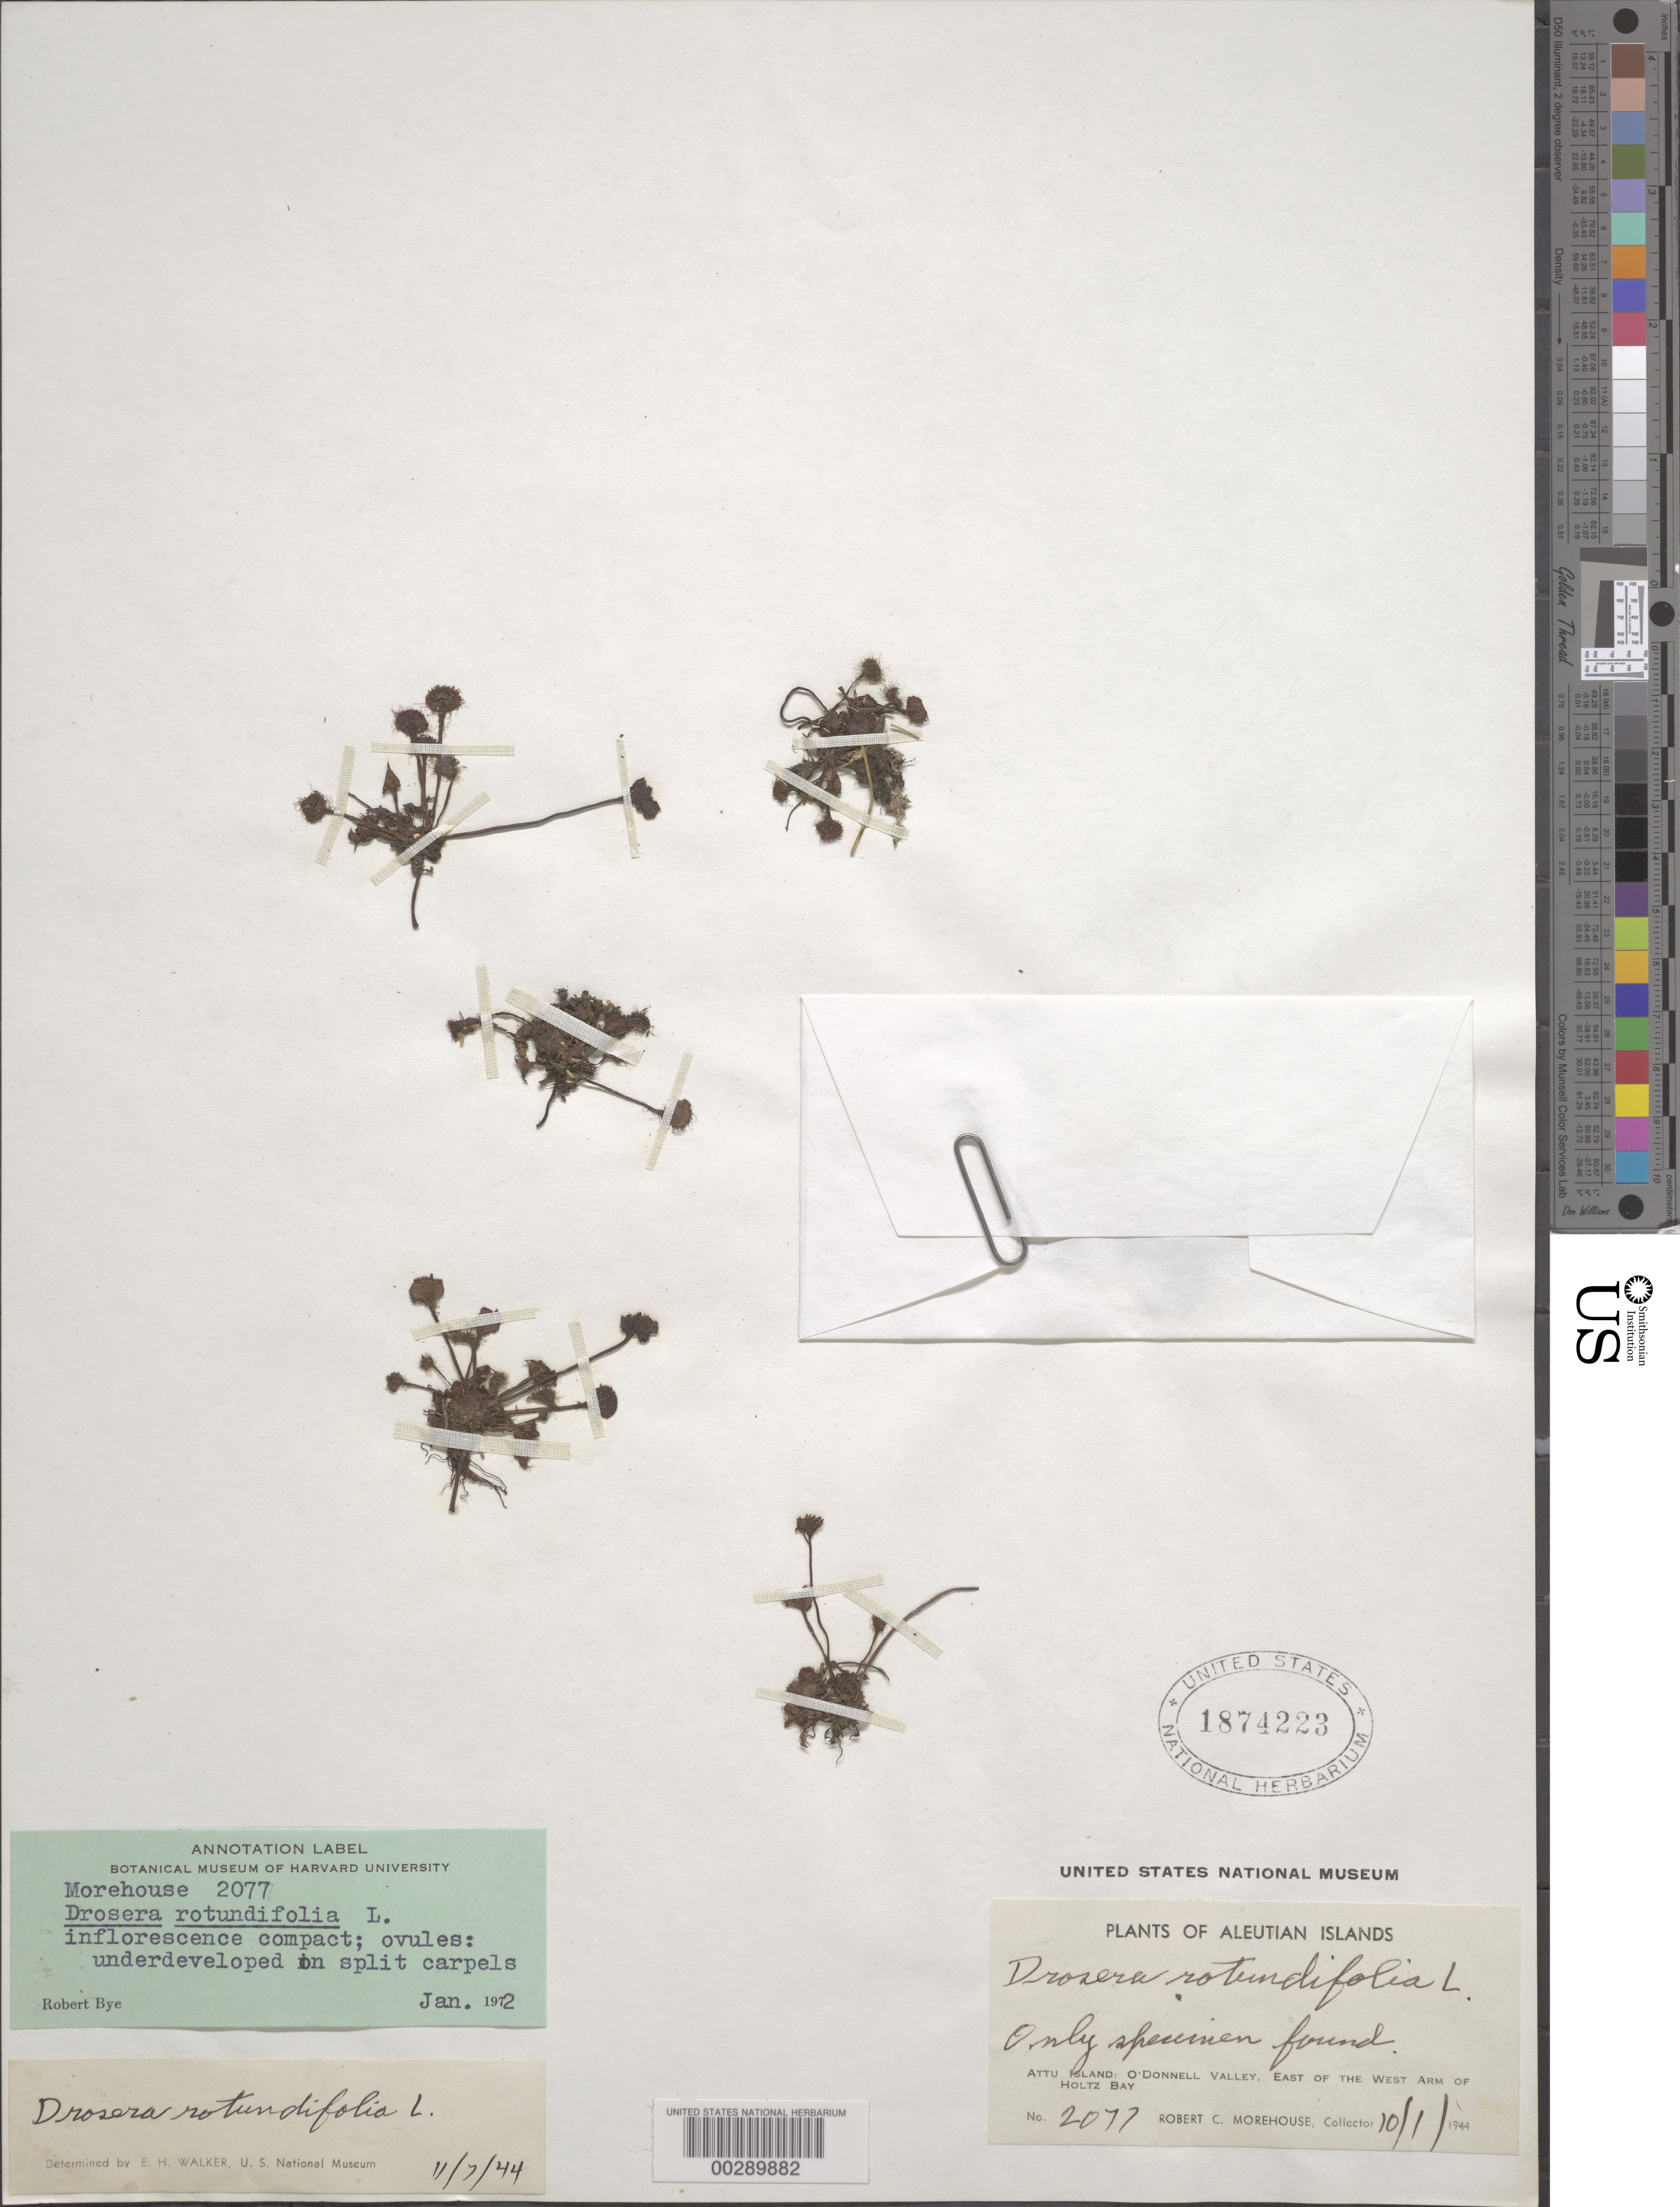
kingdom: Plantae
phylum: Tracheophyta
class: Magnoliopsida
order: Caryophyllales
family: Droseraceae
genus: Drosera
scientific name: Drosera rotundifolia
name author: L.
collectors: R. Morehouse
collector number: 2077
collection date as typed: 01 Oct 1944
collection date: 1944-10-01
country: United States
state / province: Alaska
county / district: Aleutians West Census Area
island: Attu Island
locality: Aleutian is., attu i., o'donnell valley, e of the w arm of holtz bay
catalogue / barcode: US 1874223